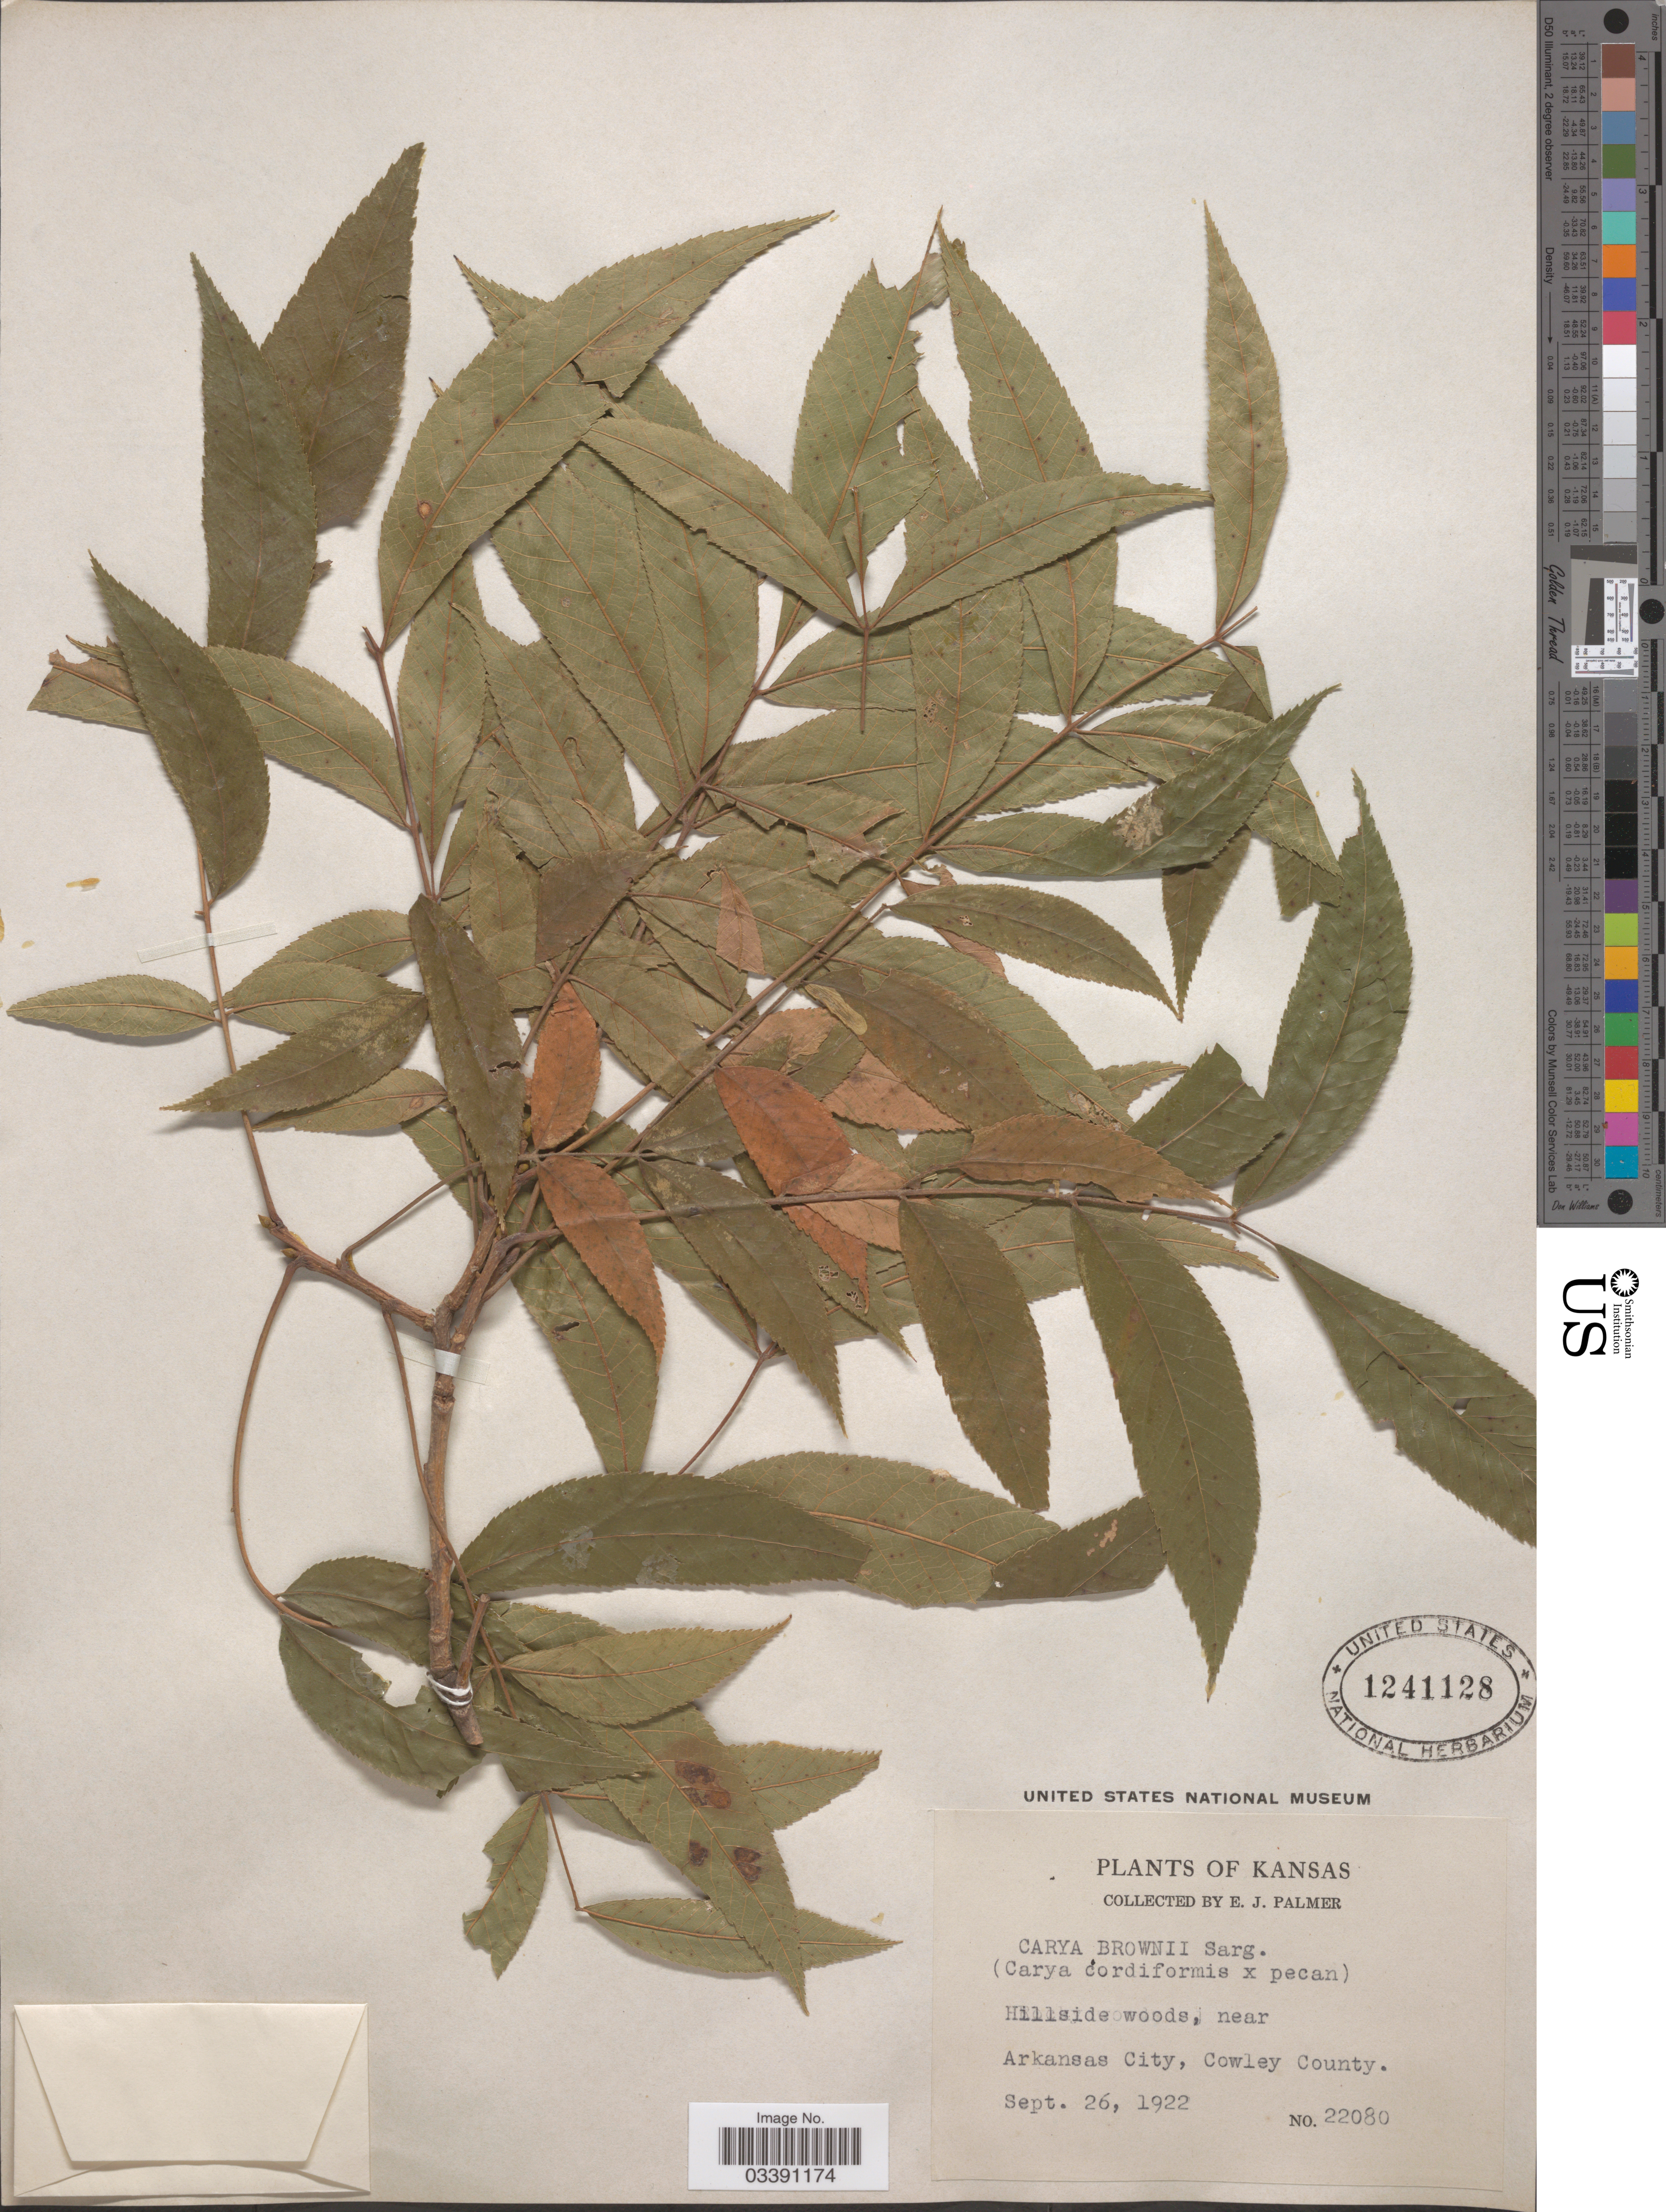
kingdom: Plantae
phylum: Tracheophyta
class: Magnoliopsida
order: Fagales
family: Juglandaceae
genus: Carya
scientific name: Carya x brownii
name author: Sarg.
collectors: E. J. Palmer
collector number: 22080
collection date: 1922-09-26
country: United States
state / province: Kansas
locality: Hillside woods, near Arkansas City, Cowley County.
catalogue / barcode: US 1241128